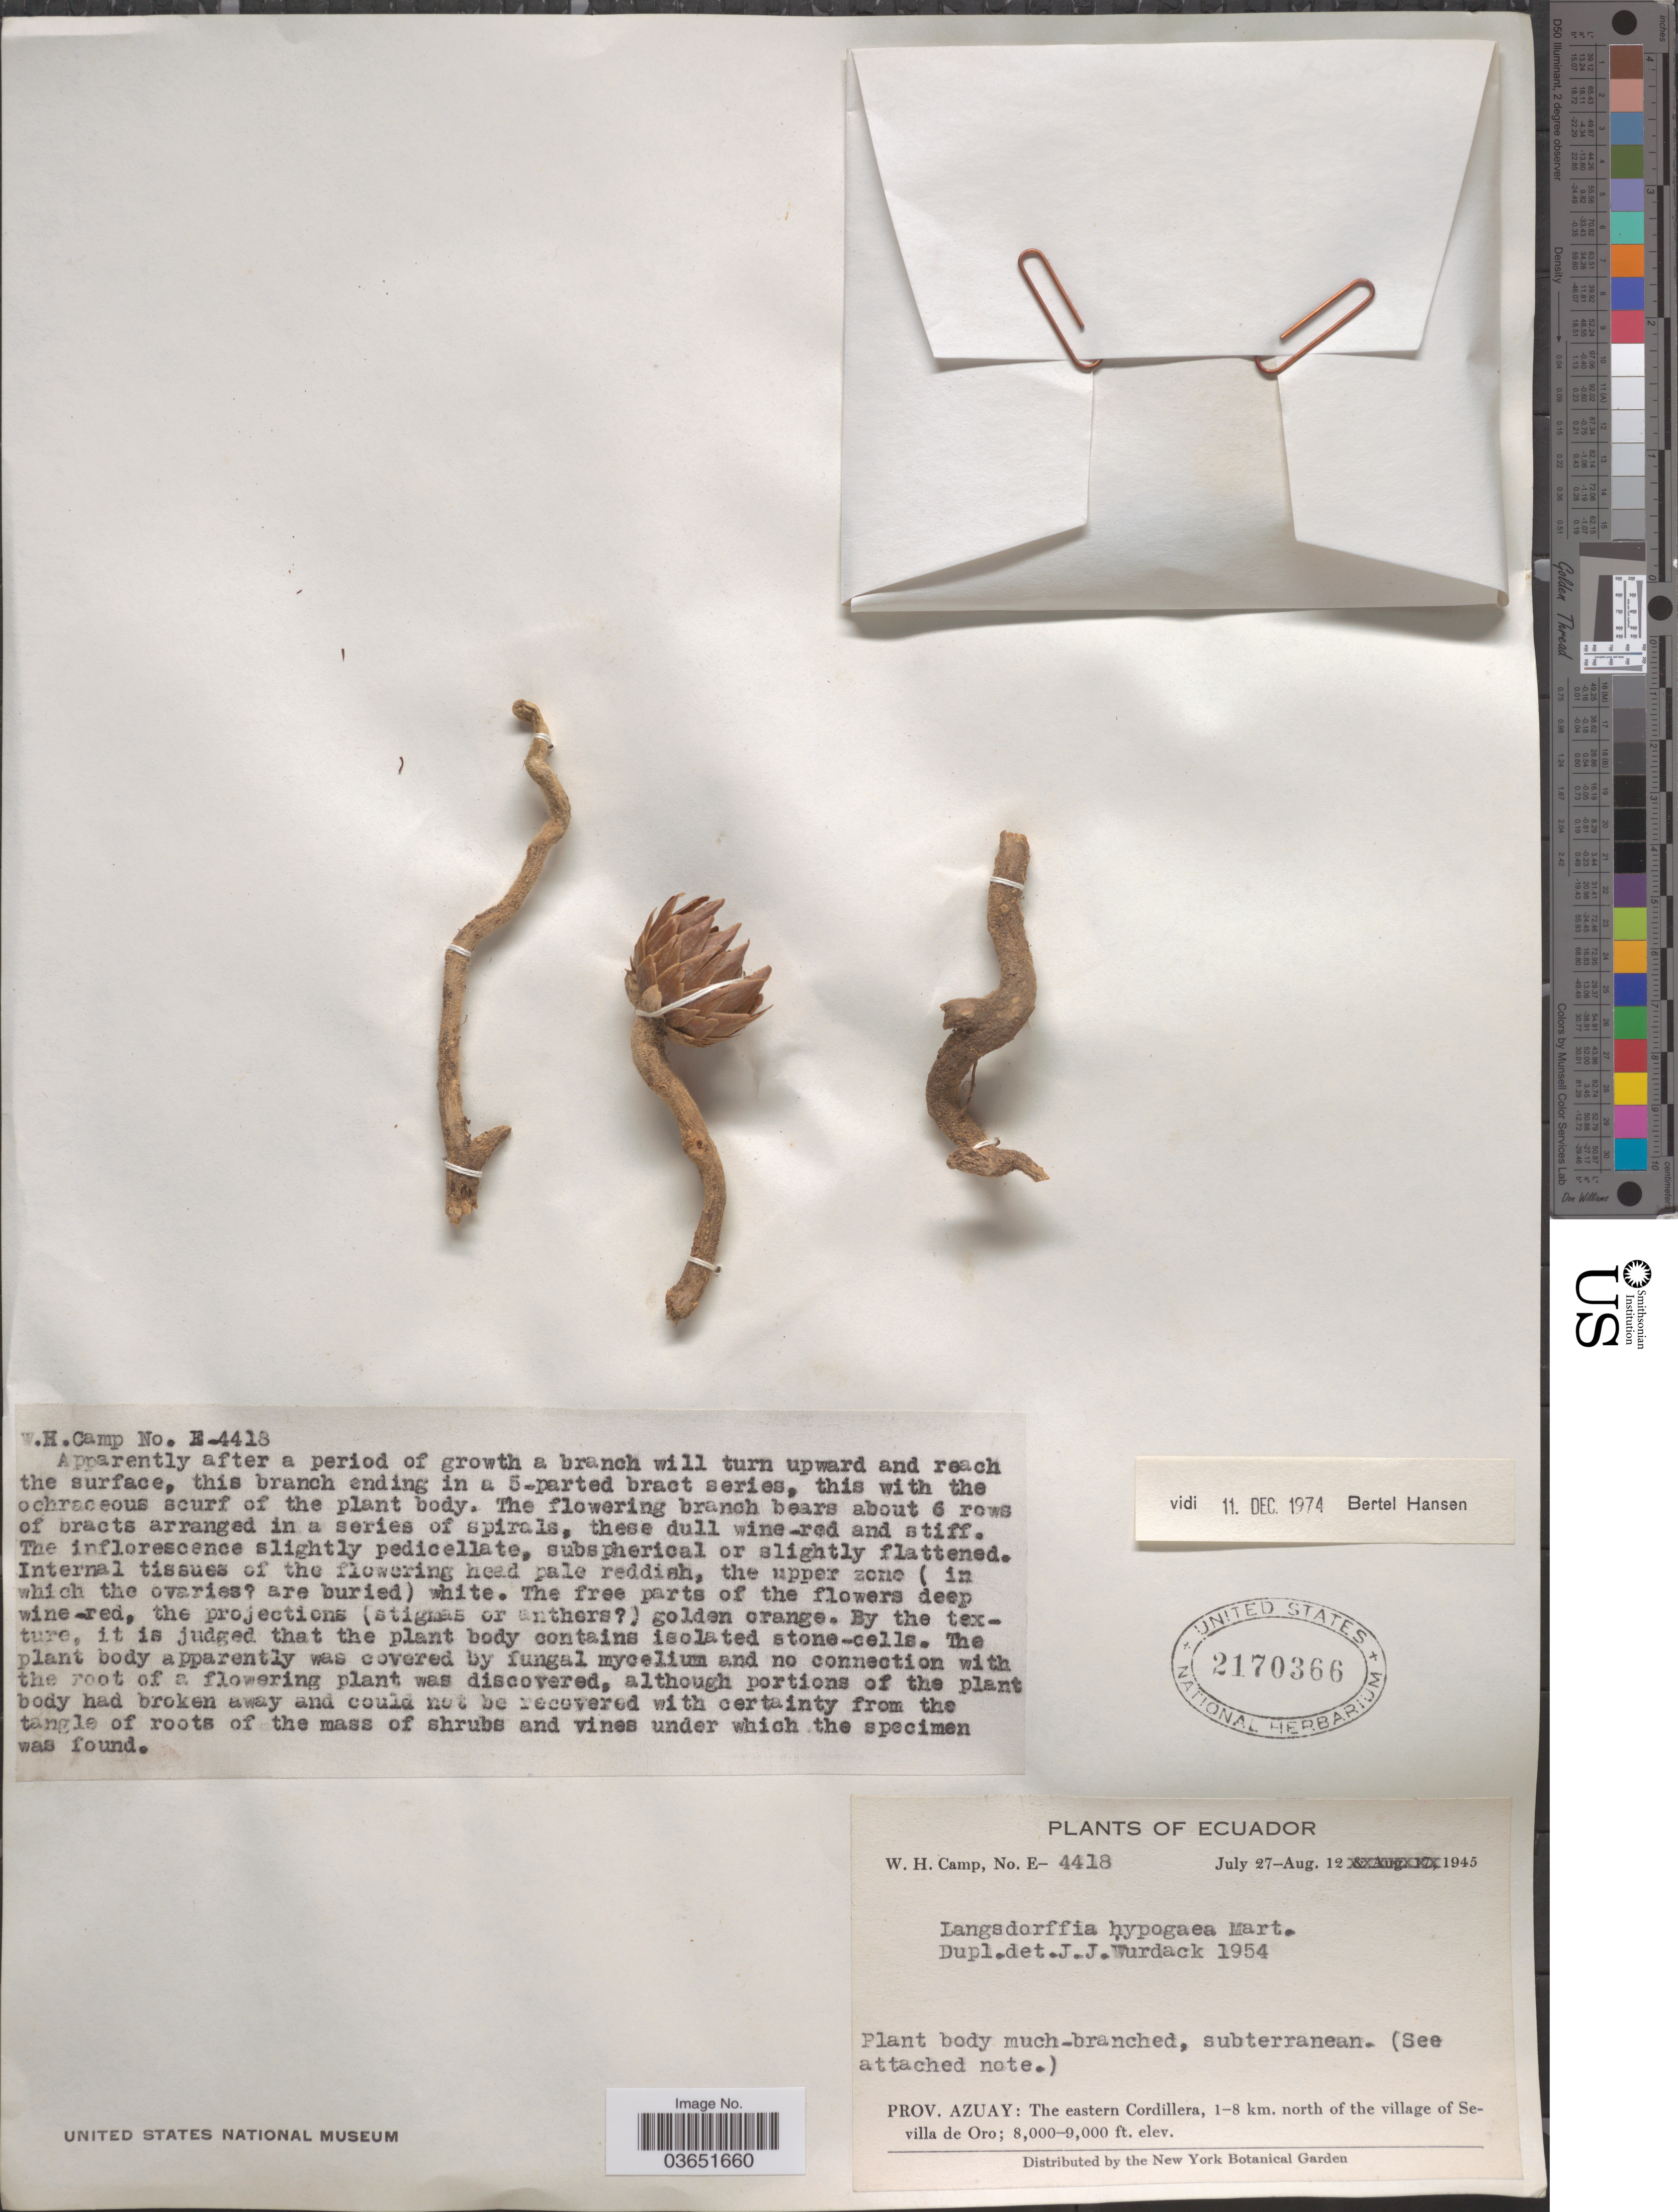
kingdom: Plantae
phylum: Tracheophyta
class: Magnoliopsida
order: Santalales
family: Balanophoraceae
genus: Langsdorffia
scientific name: Langsdorffia hypogaea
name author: Mart.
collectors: W. H. Camp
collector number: E-4418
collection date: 1945-07-27/1945-08-12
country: Ecuador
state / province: Azuay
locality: The eastern Cordillera, 1-8 km. north of the village of Sevilla de Oro.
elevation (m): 2438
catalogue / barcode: US 2170366